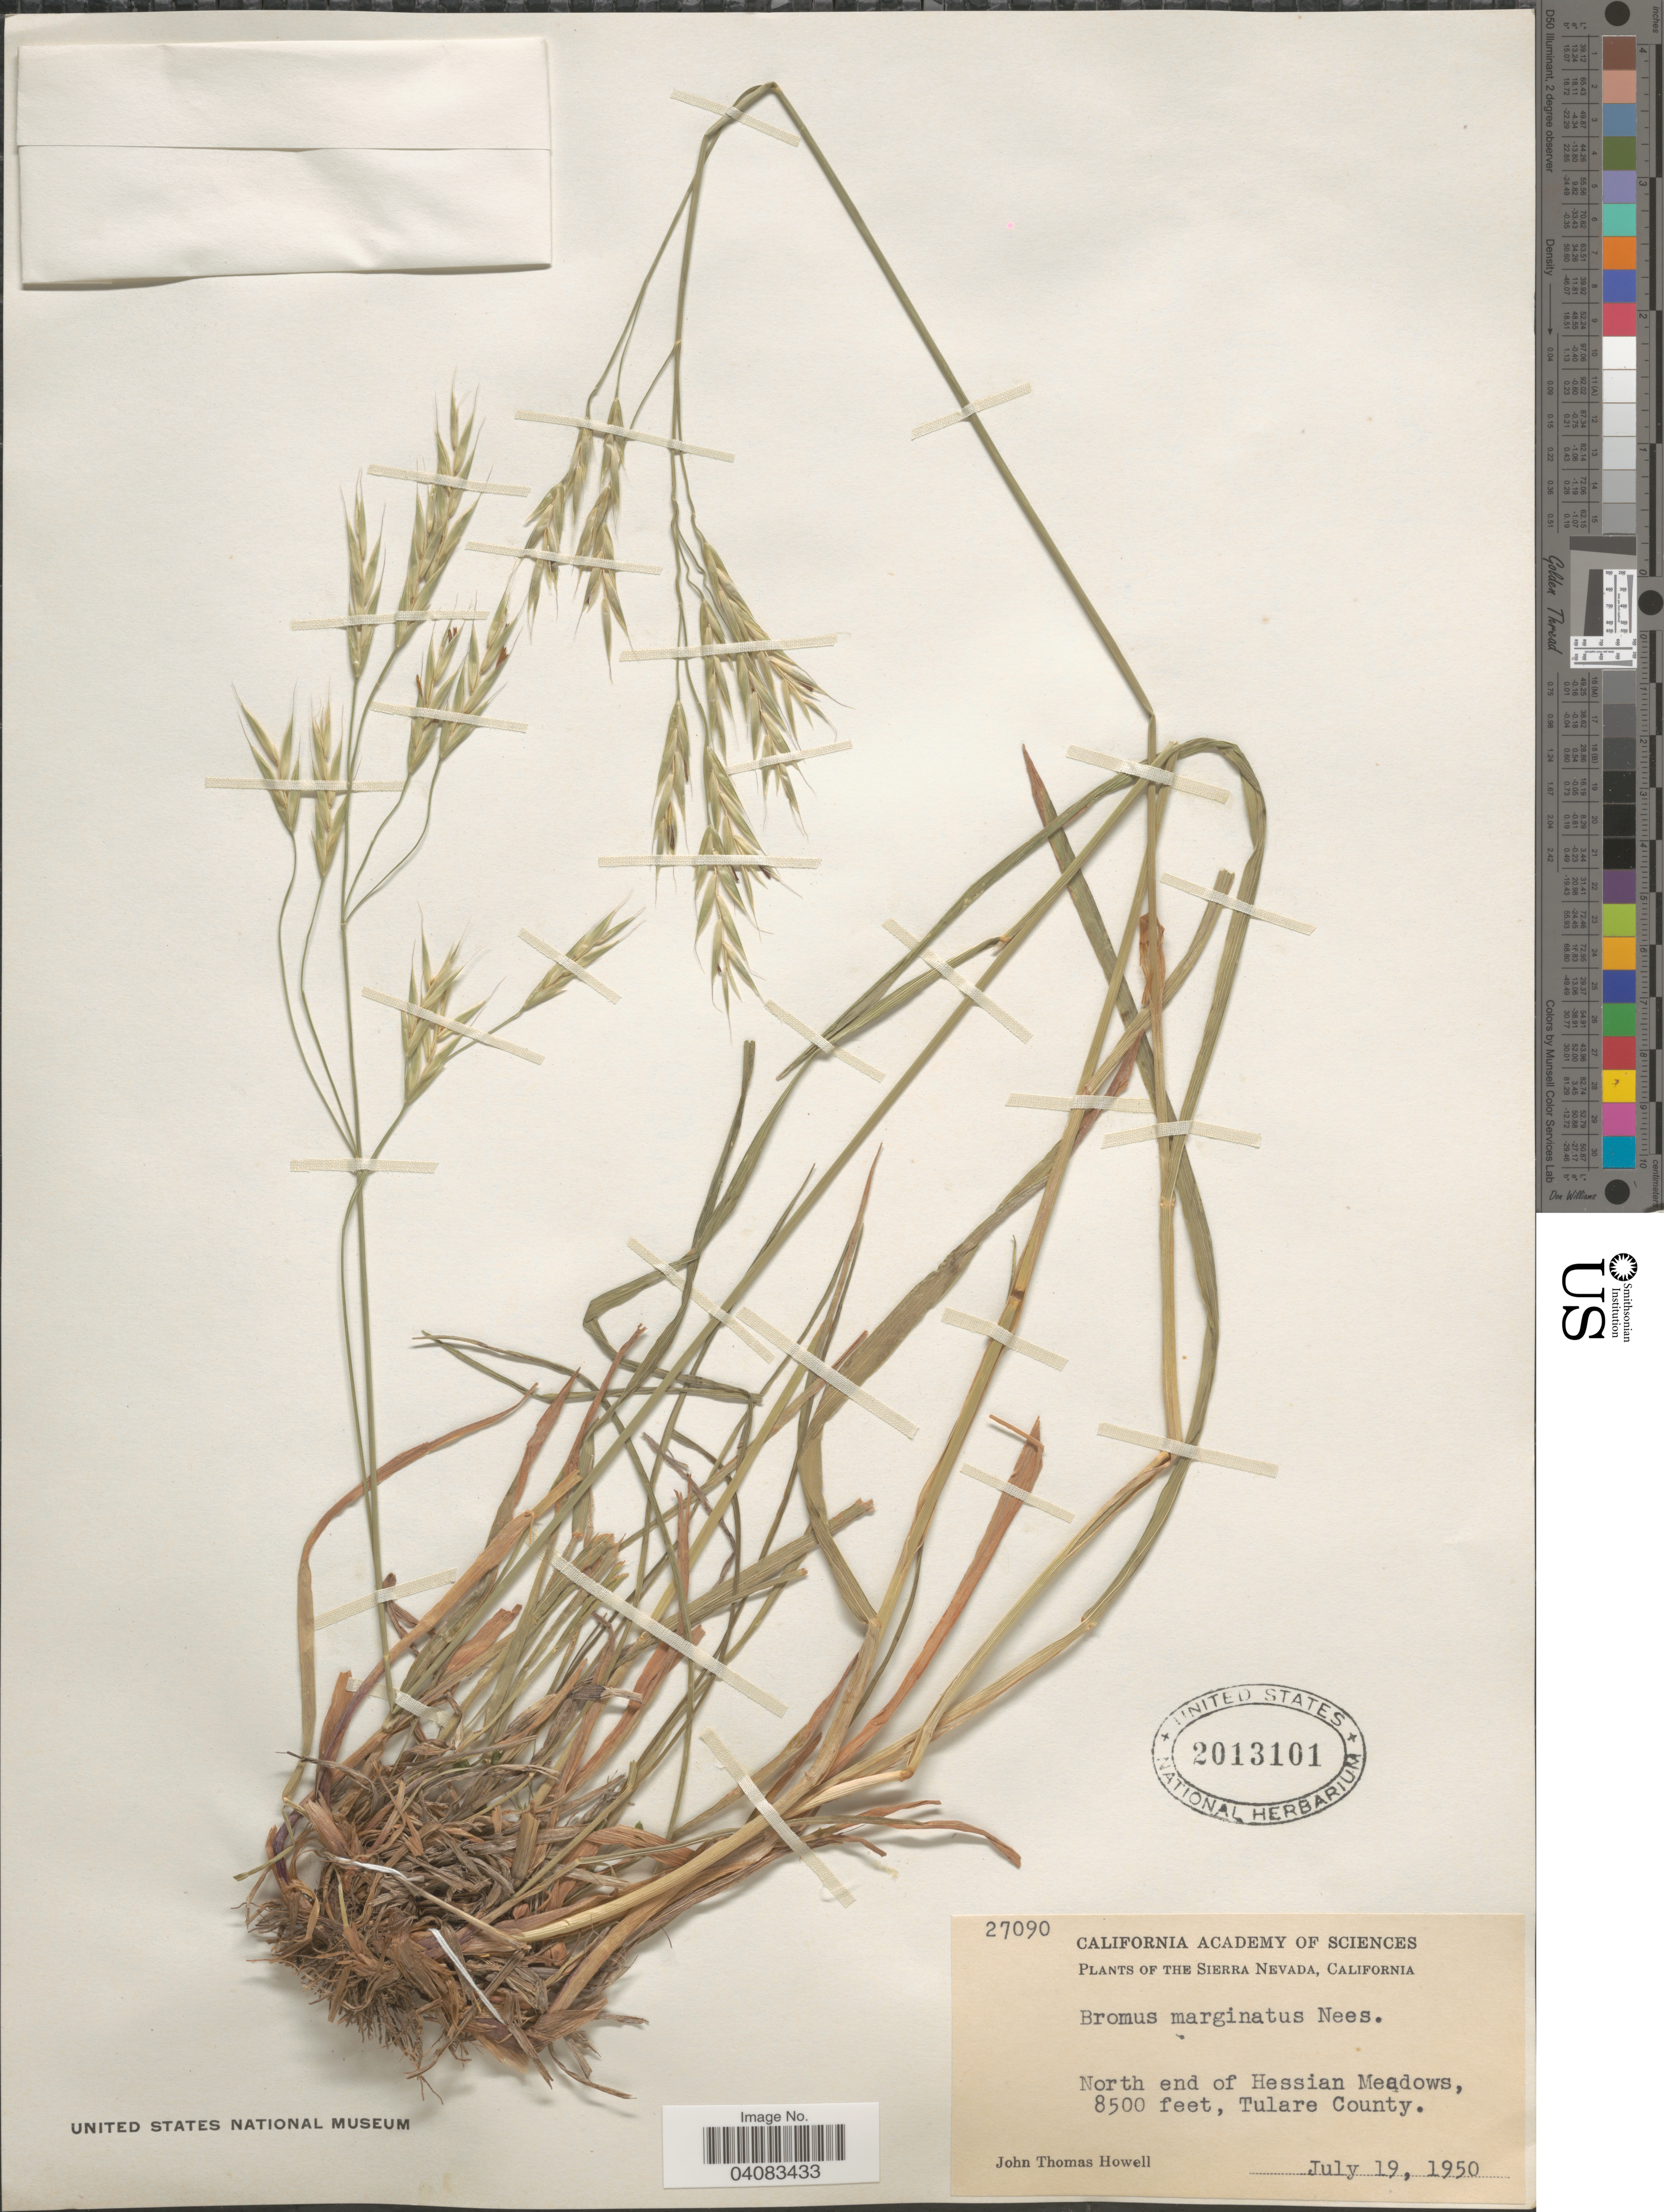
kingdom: Plantae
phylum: Tracheophyta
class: Liliopsida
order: Poales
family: Poaceae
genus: Bromus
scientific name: Bromus marginatus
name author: Nees ex Steud.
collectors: J. T. Howell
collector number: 27090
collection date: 1950-07-19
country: United States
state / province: California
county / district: Tulare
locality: The Sierra Nevada. North end of Hessian Meadows, Turale County.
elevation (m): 2591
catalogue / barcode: US 2013101